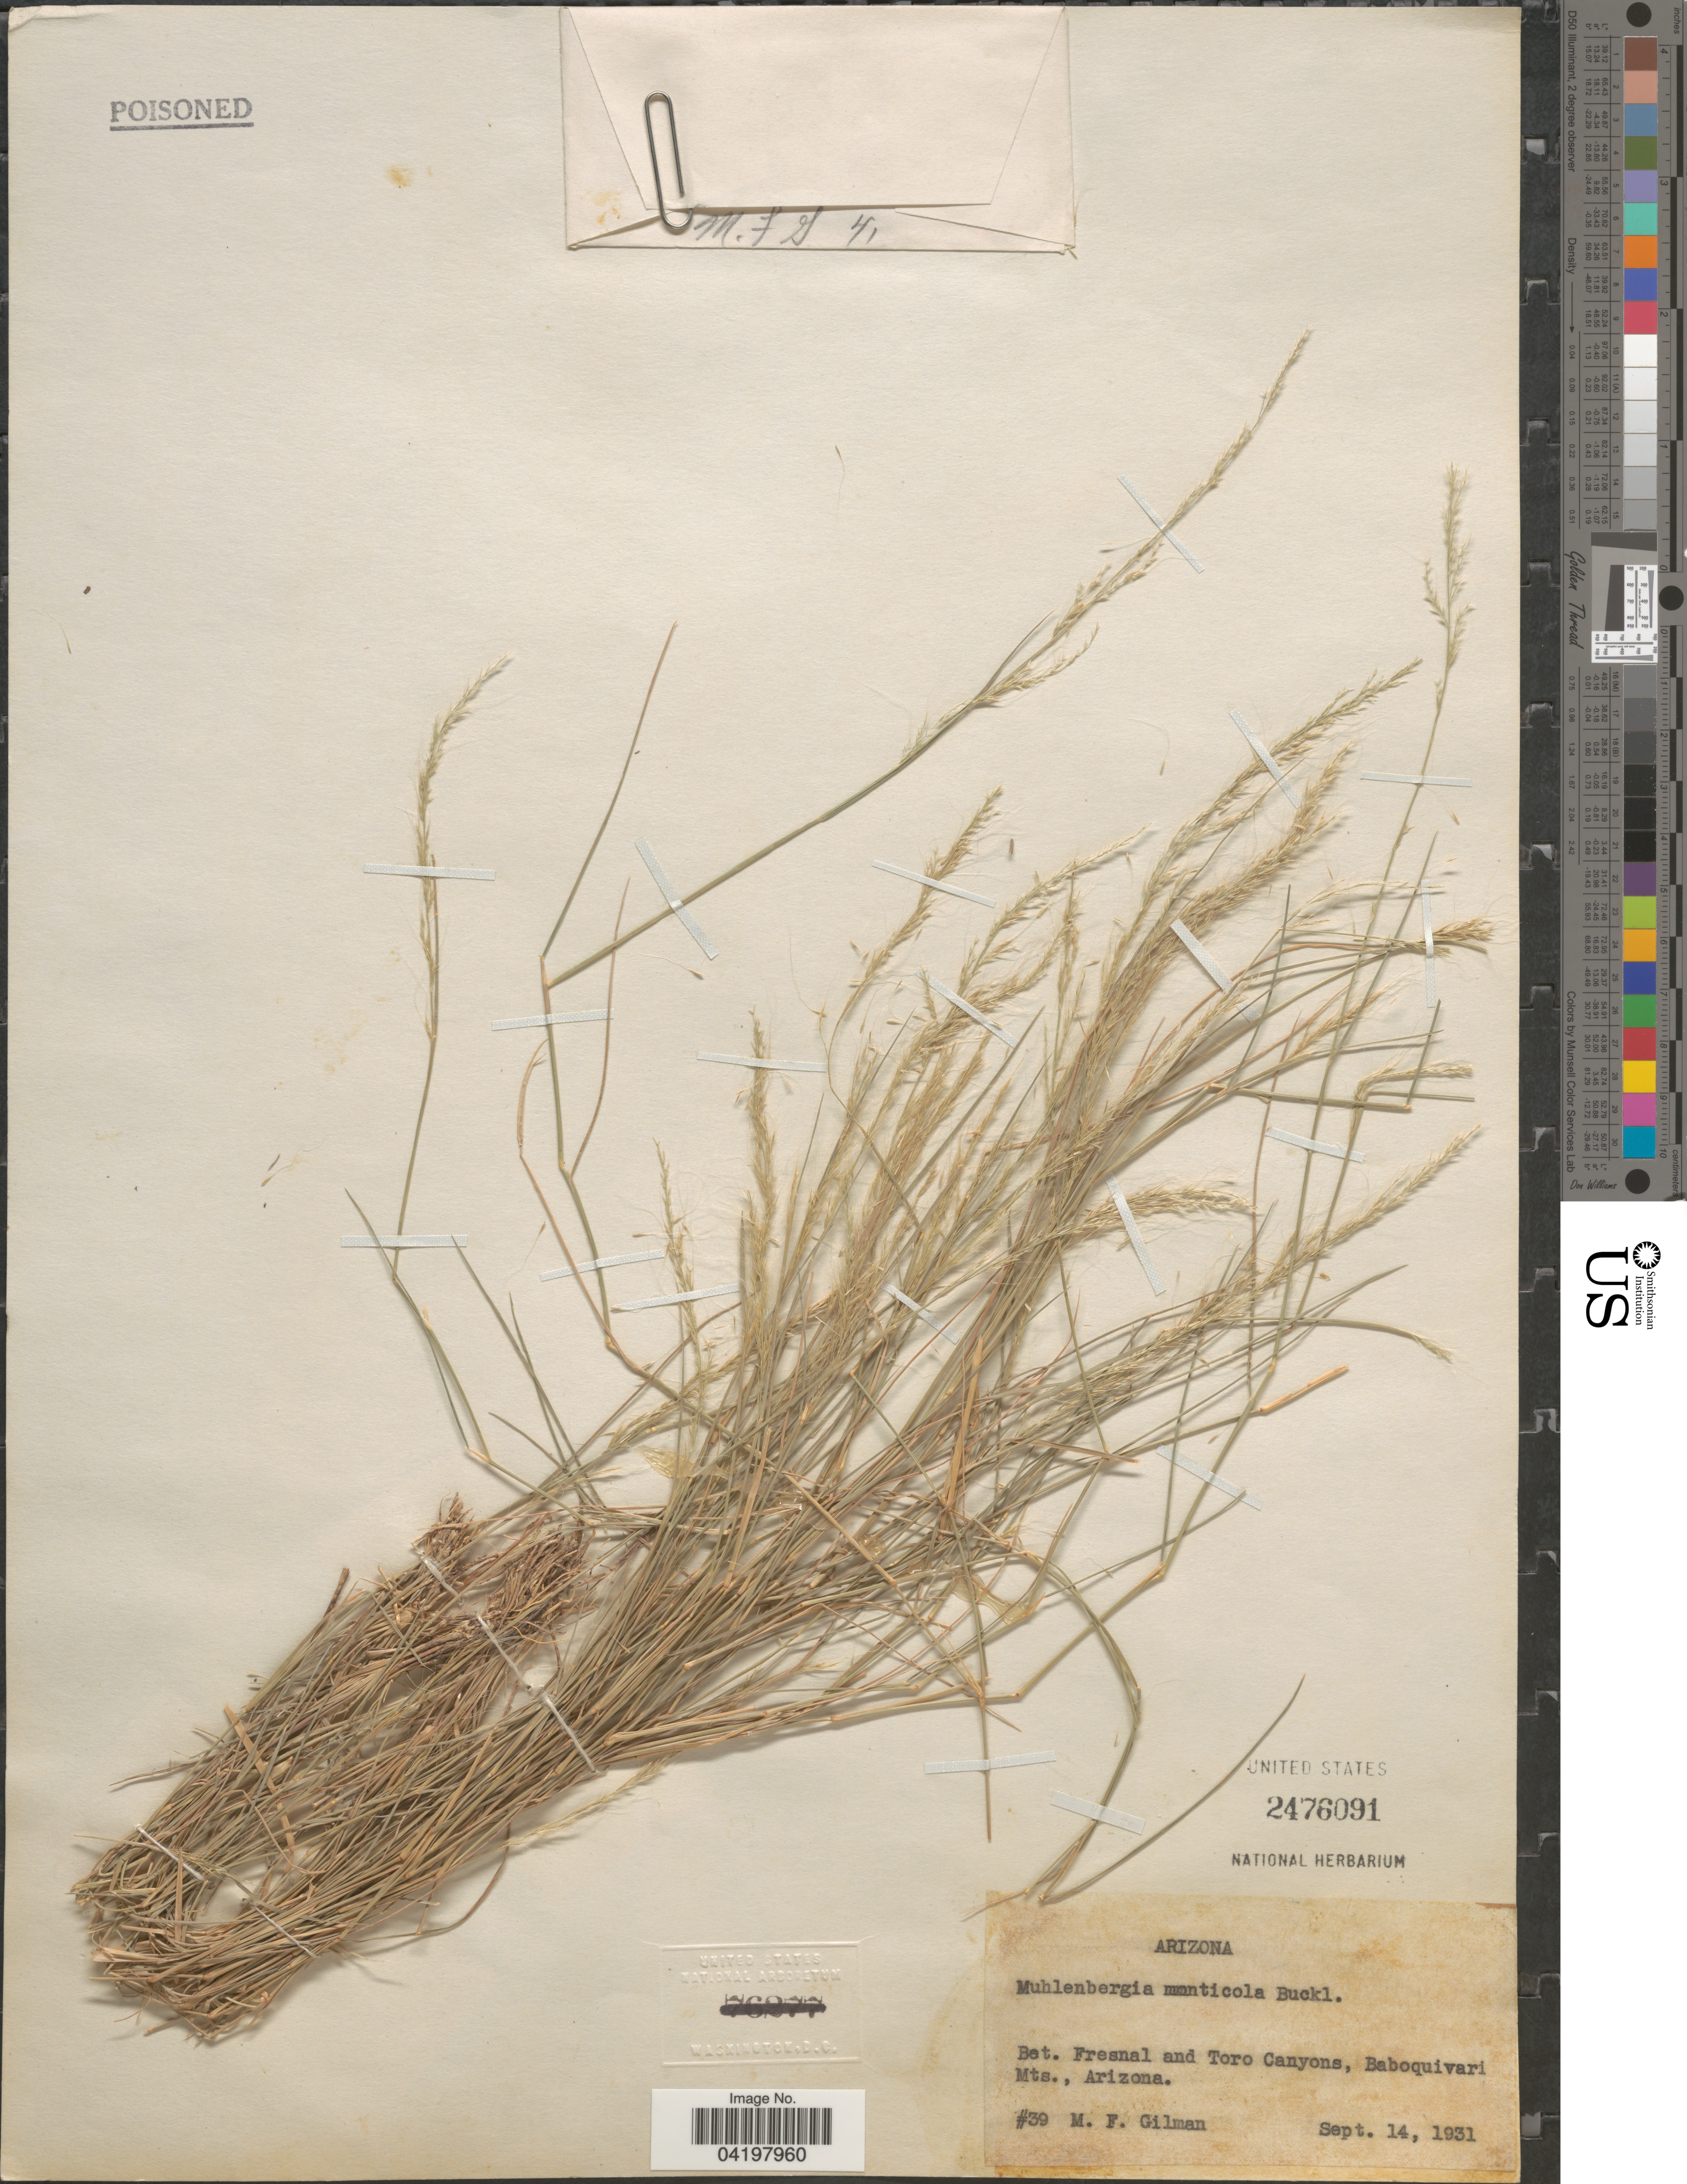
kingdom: Plantae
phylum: Tracheophyta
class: Liliopsida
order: Poales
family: Poaceae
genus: Muhlenbergia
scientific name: Muhlenbergia tenuifolia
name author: (Kunth) Kunth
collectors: M. F. Gilman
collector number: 39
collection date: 1931-09-14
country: United States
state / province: Arizona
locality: Bet. Fresnal and Toro Canyons, Baboquivari Mts.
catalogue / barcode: US 2476091